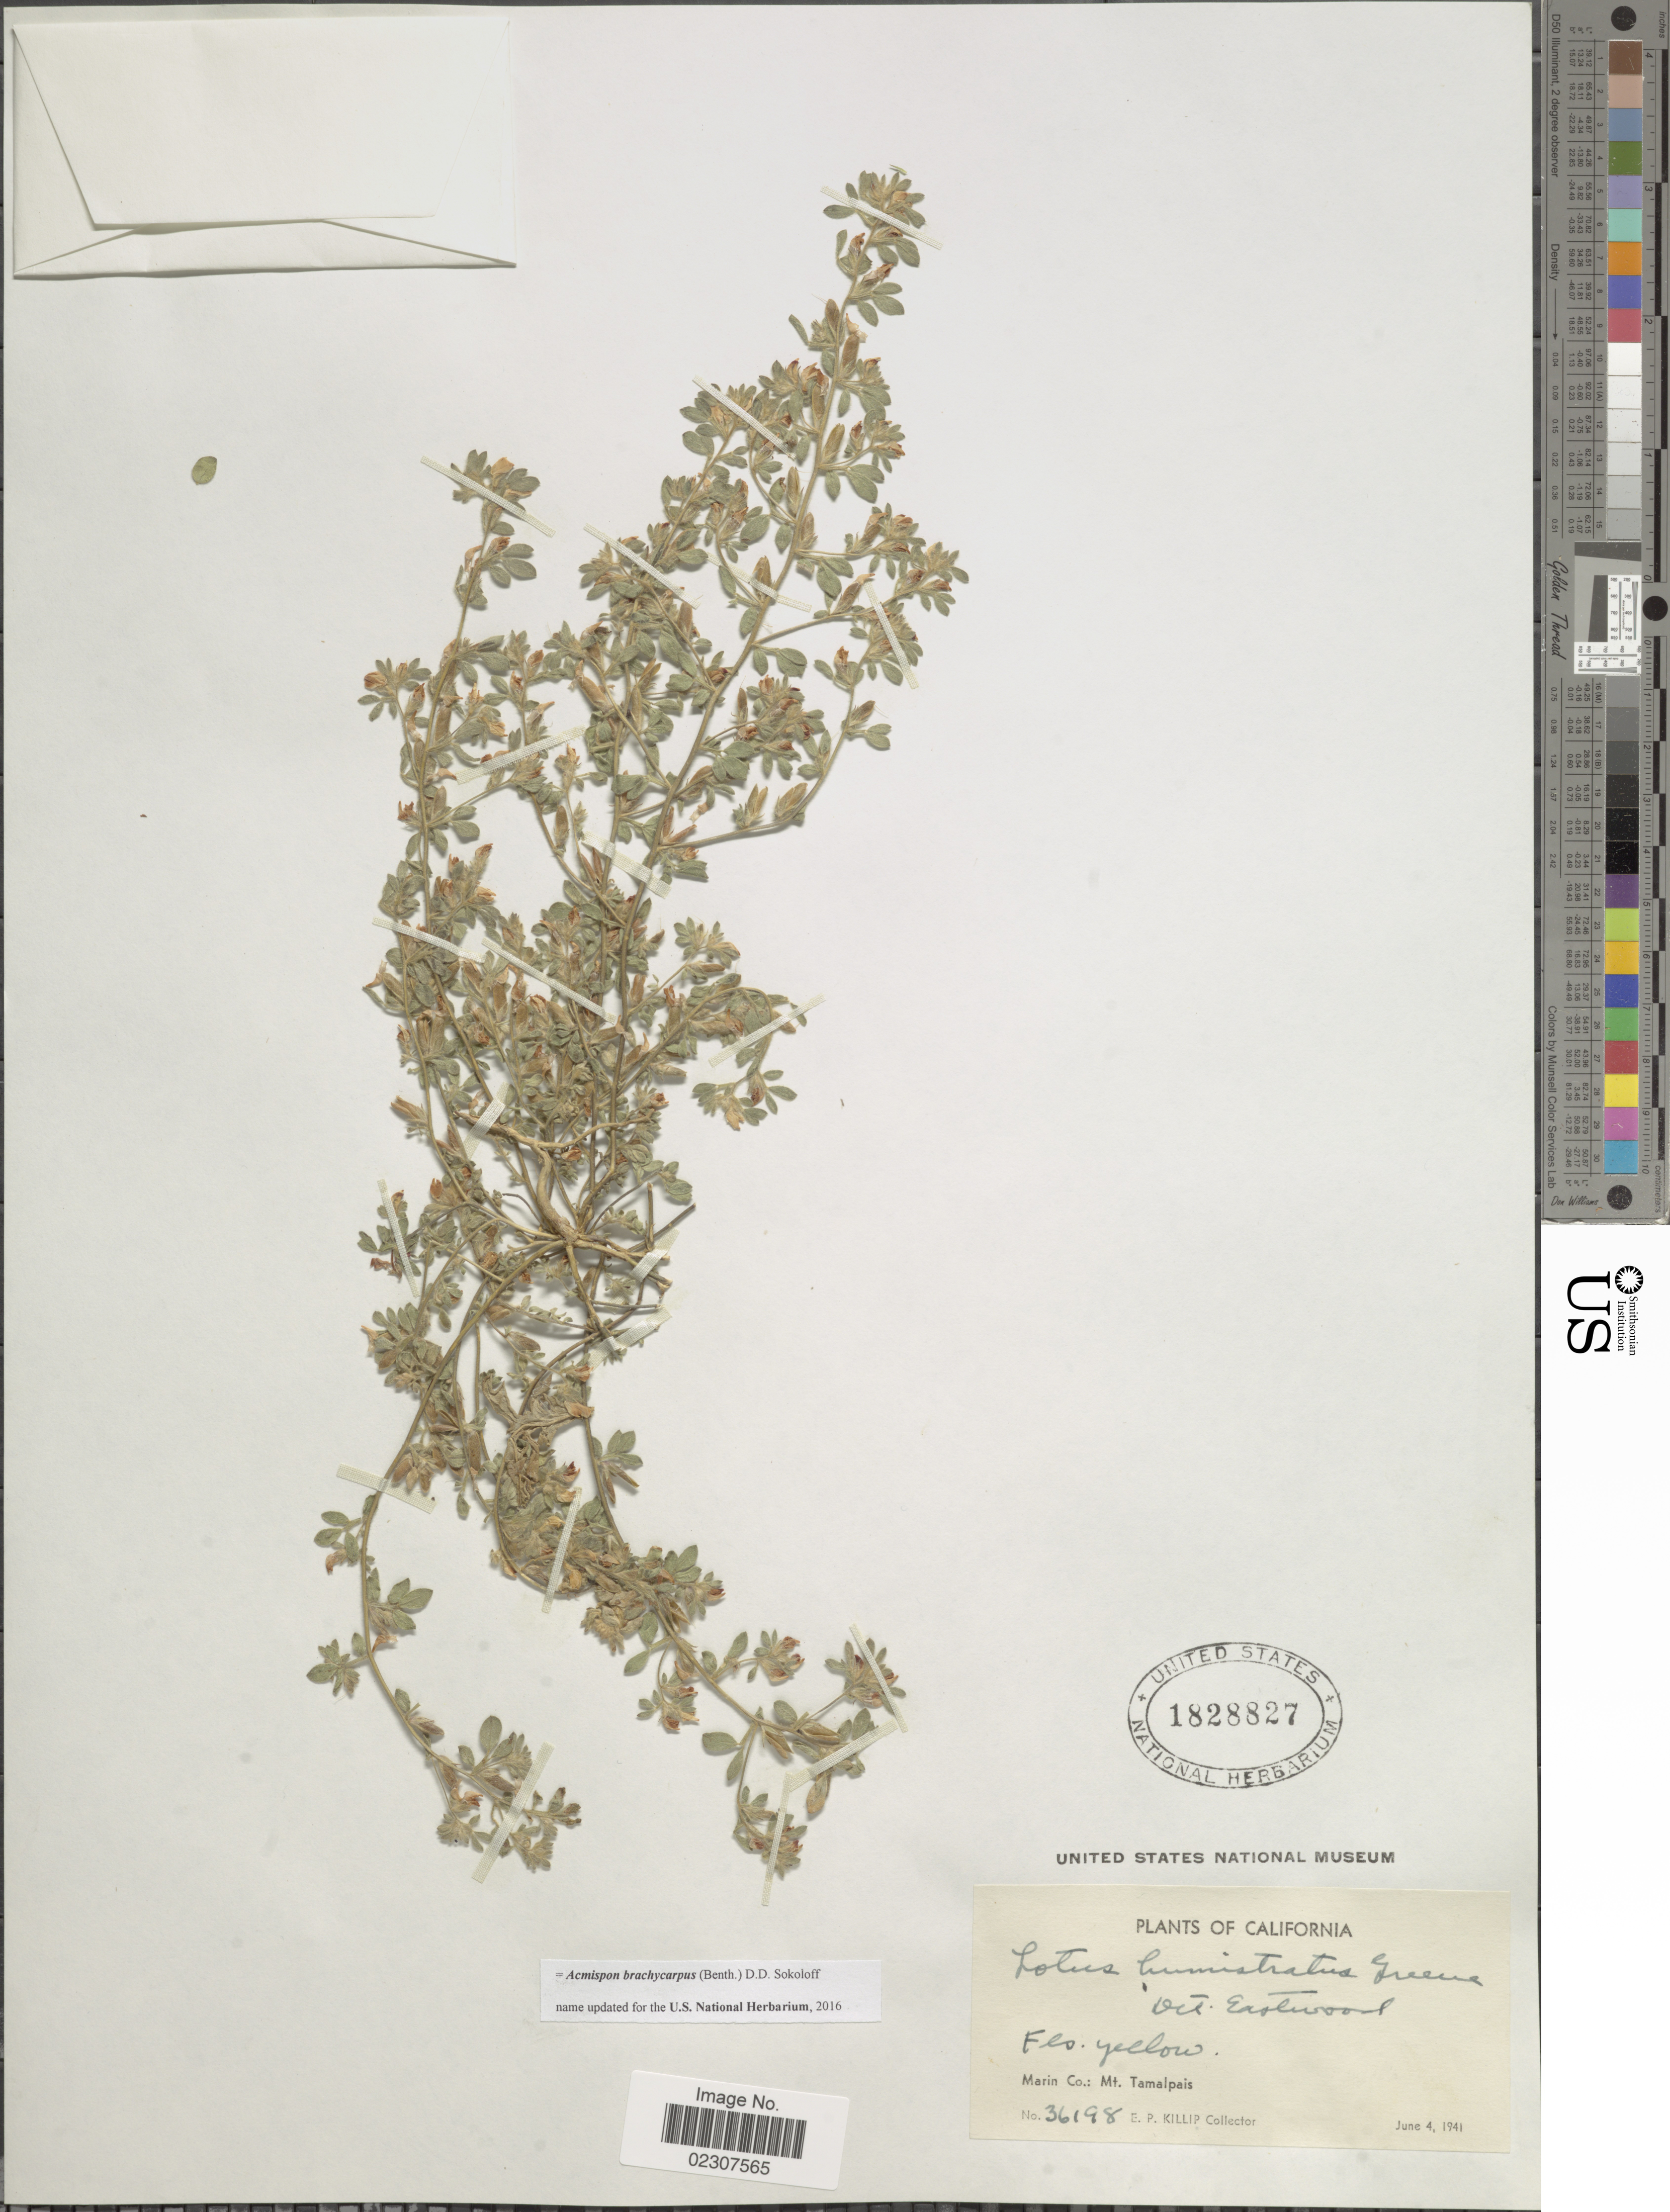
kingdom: Plantae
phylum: Tracheophyta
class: Magnoliopsida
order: Fabales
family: Fabaceae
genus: Acmispon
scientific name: Acmispon brachycarpus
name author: (Benth.) D.D. Sokoloff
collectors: E. P. Killip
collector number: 36198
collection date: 1941-06-04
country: United States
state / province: California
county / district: Marin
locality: Marin Co: Mt Tamalpais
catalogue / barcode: US 1828827